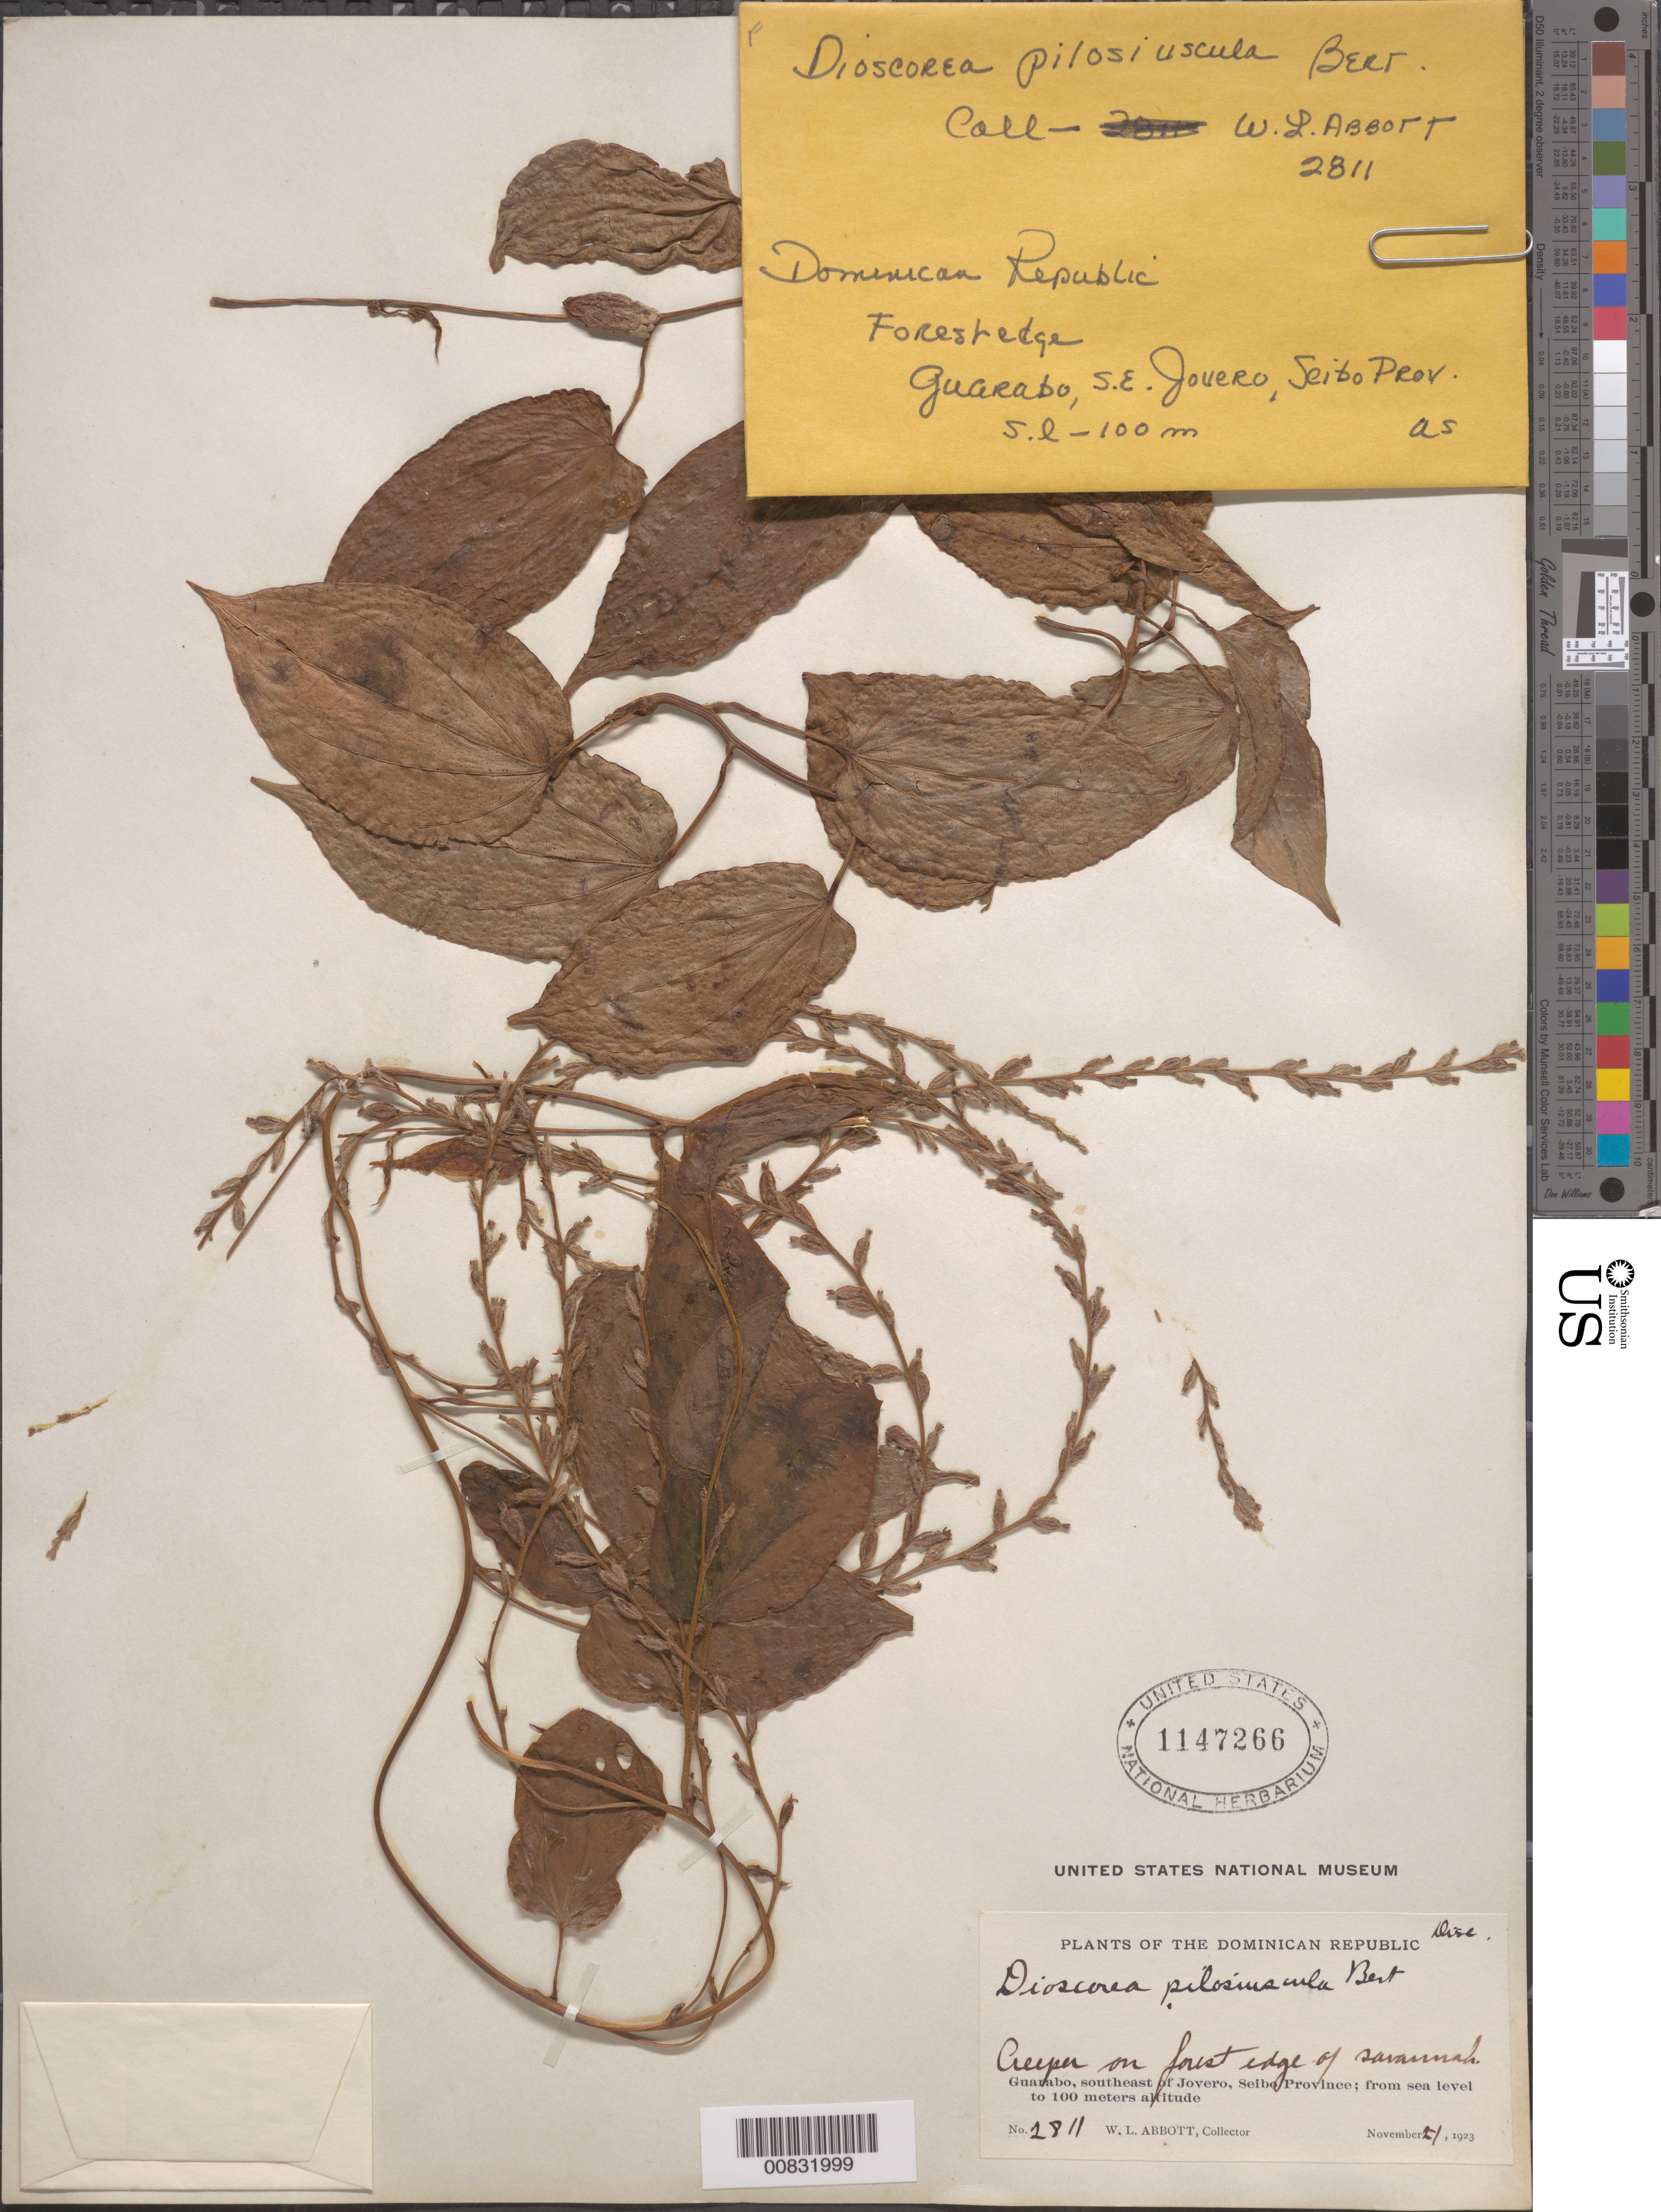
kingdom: Plantae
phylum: Tracheophyta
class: Liliopsida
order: Dioscoreales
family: Dioscoreaceae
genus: Dioscorea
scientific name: Dioscorea pilosiuscula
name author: Bertero ex Spreng.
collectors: W. L. Abbott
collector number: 2811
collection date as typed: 21 Nov 1923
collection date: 1923-11-21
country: Dominican Republic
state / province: El Seibo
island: Hispaniola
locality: Guarabo, southeast of Jovero.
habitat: Creeper on forest edge of savannah.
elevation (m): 0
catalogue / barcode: US 1147266